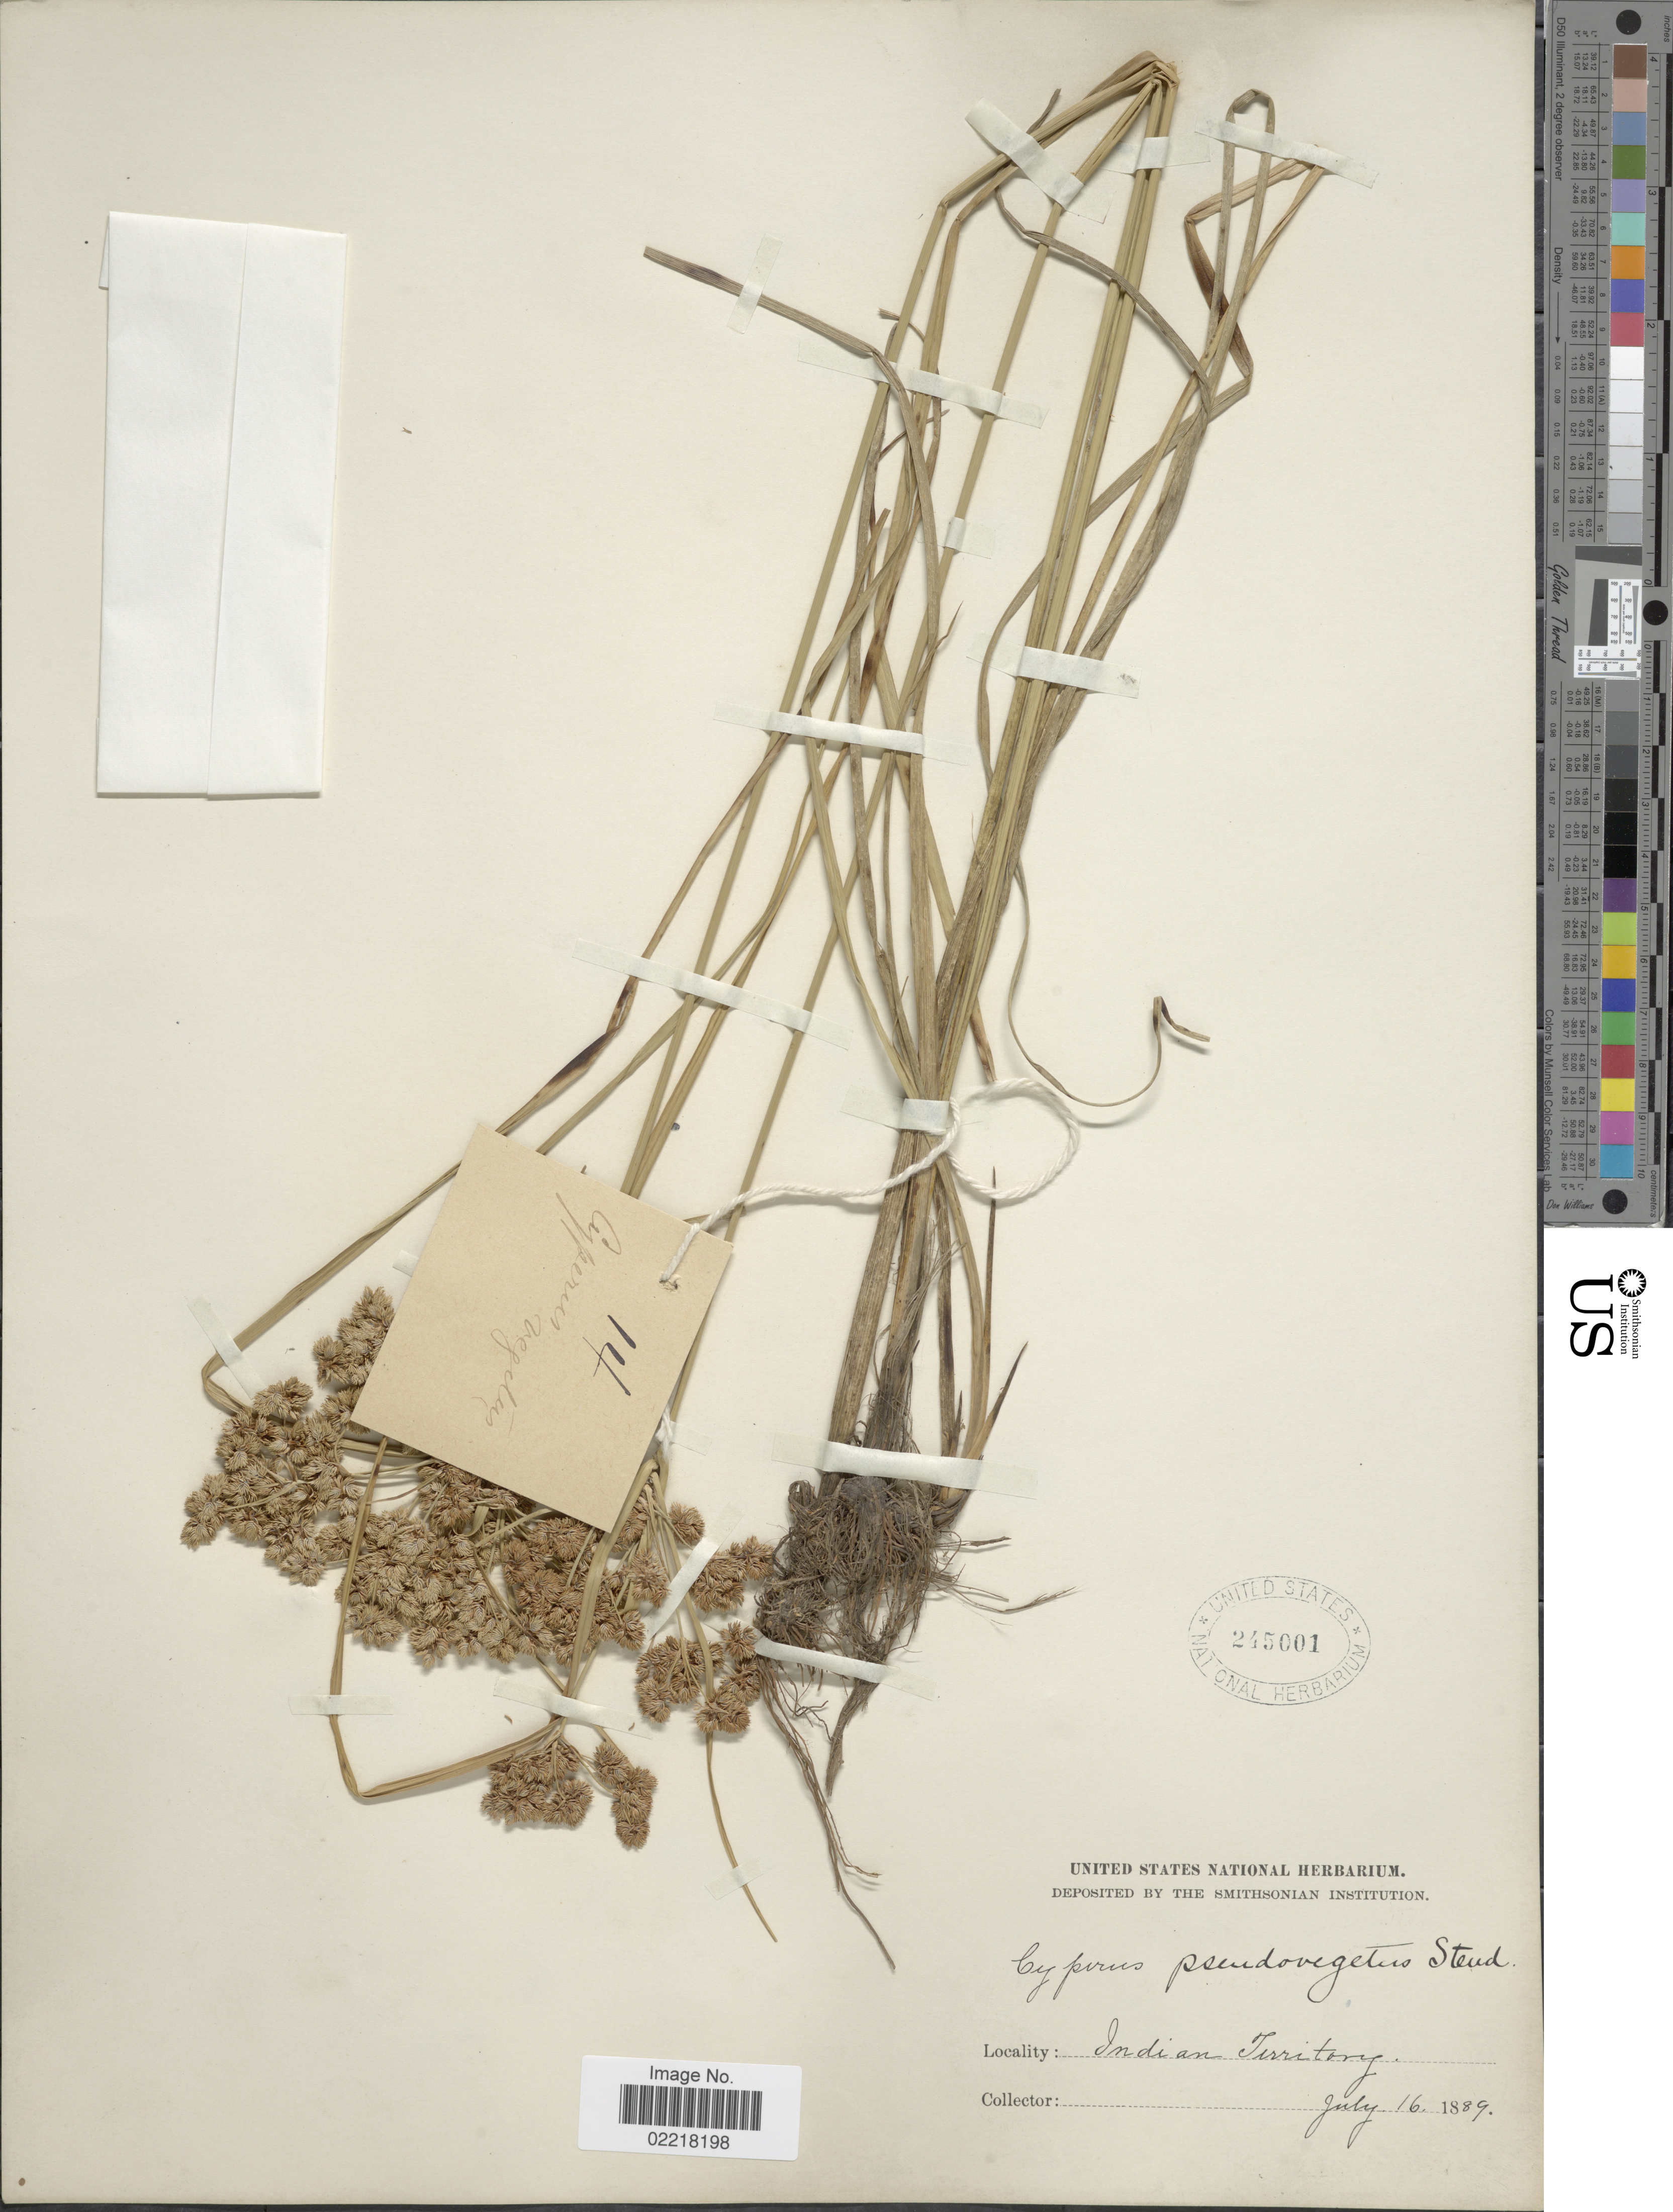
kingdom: Plantae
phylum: Tracheophyta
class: Liliopsida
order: Poales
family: Cyperaceae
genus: Cyperus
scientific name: Cyperus pseudovegetus Steud.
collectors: U.S. National Herbarium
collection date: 1889-07-16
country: United States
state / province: Oklahoma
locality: Indian Territory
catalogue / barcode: US 245001